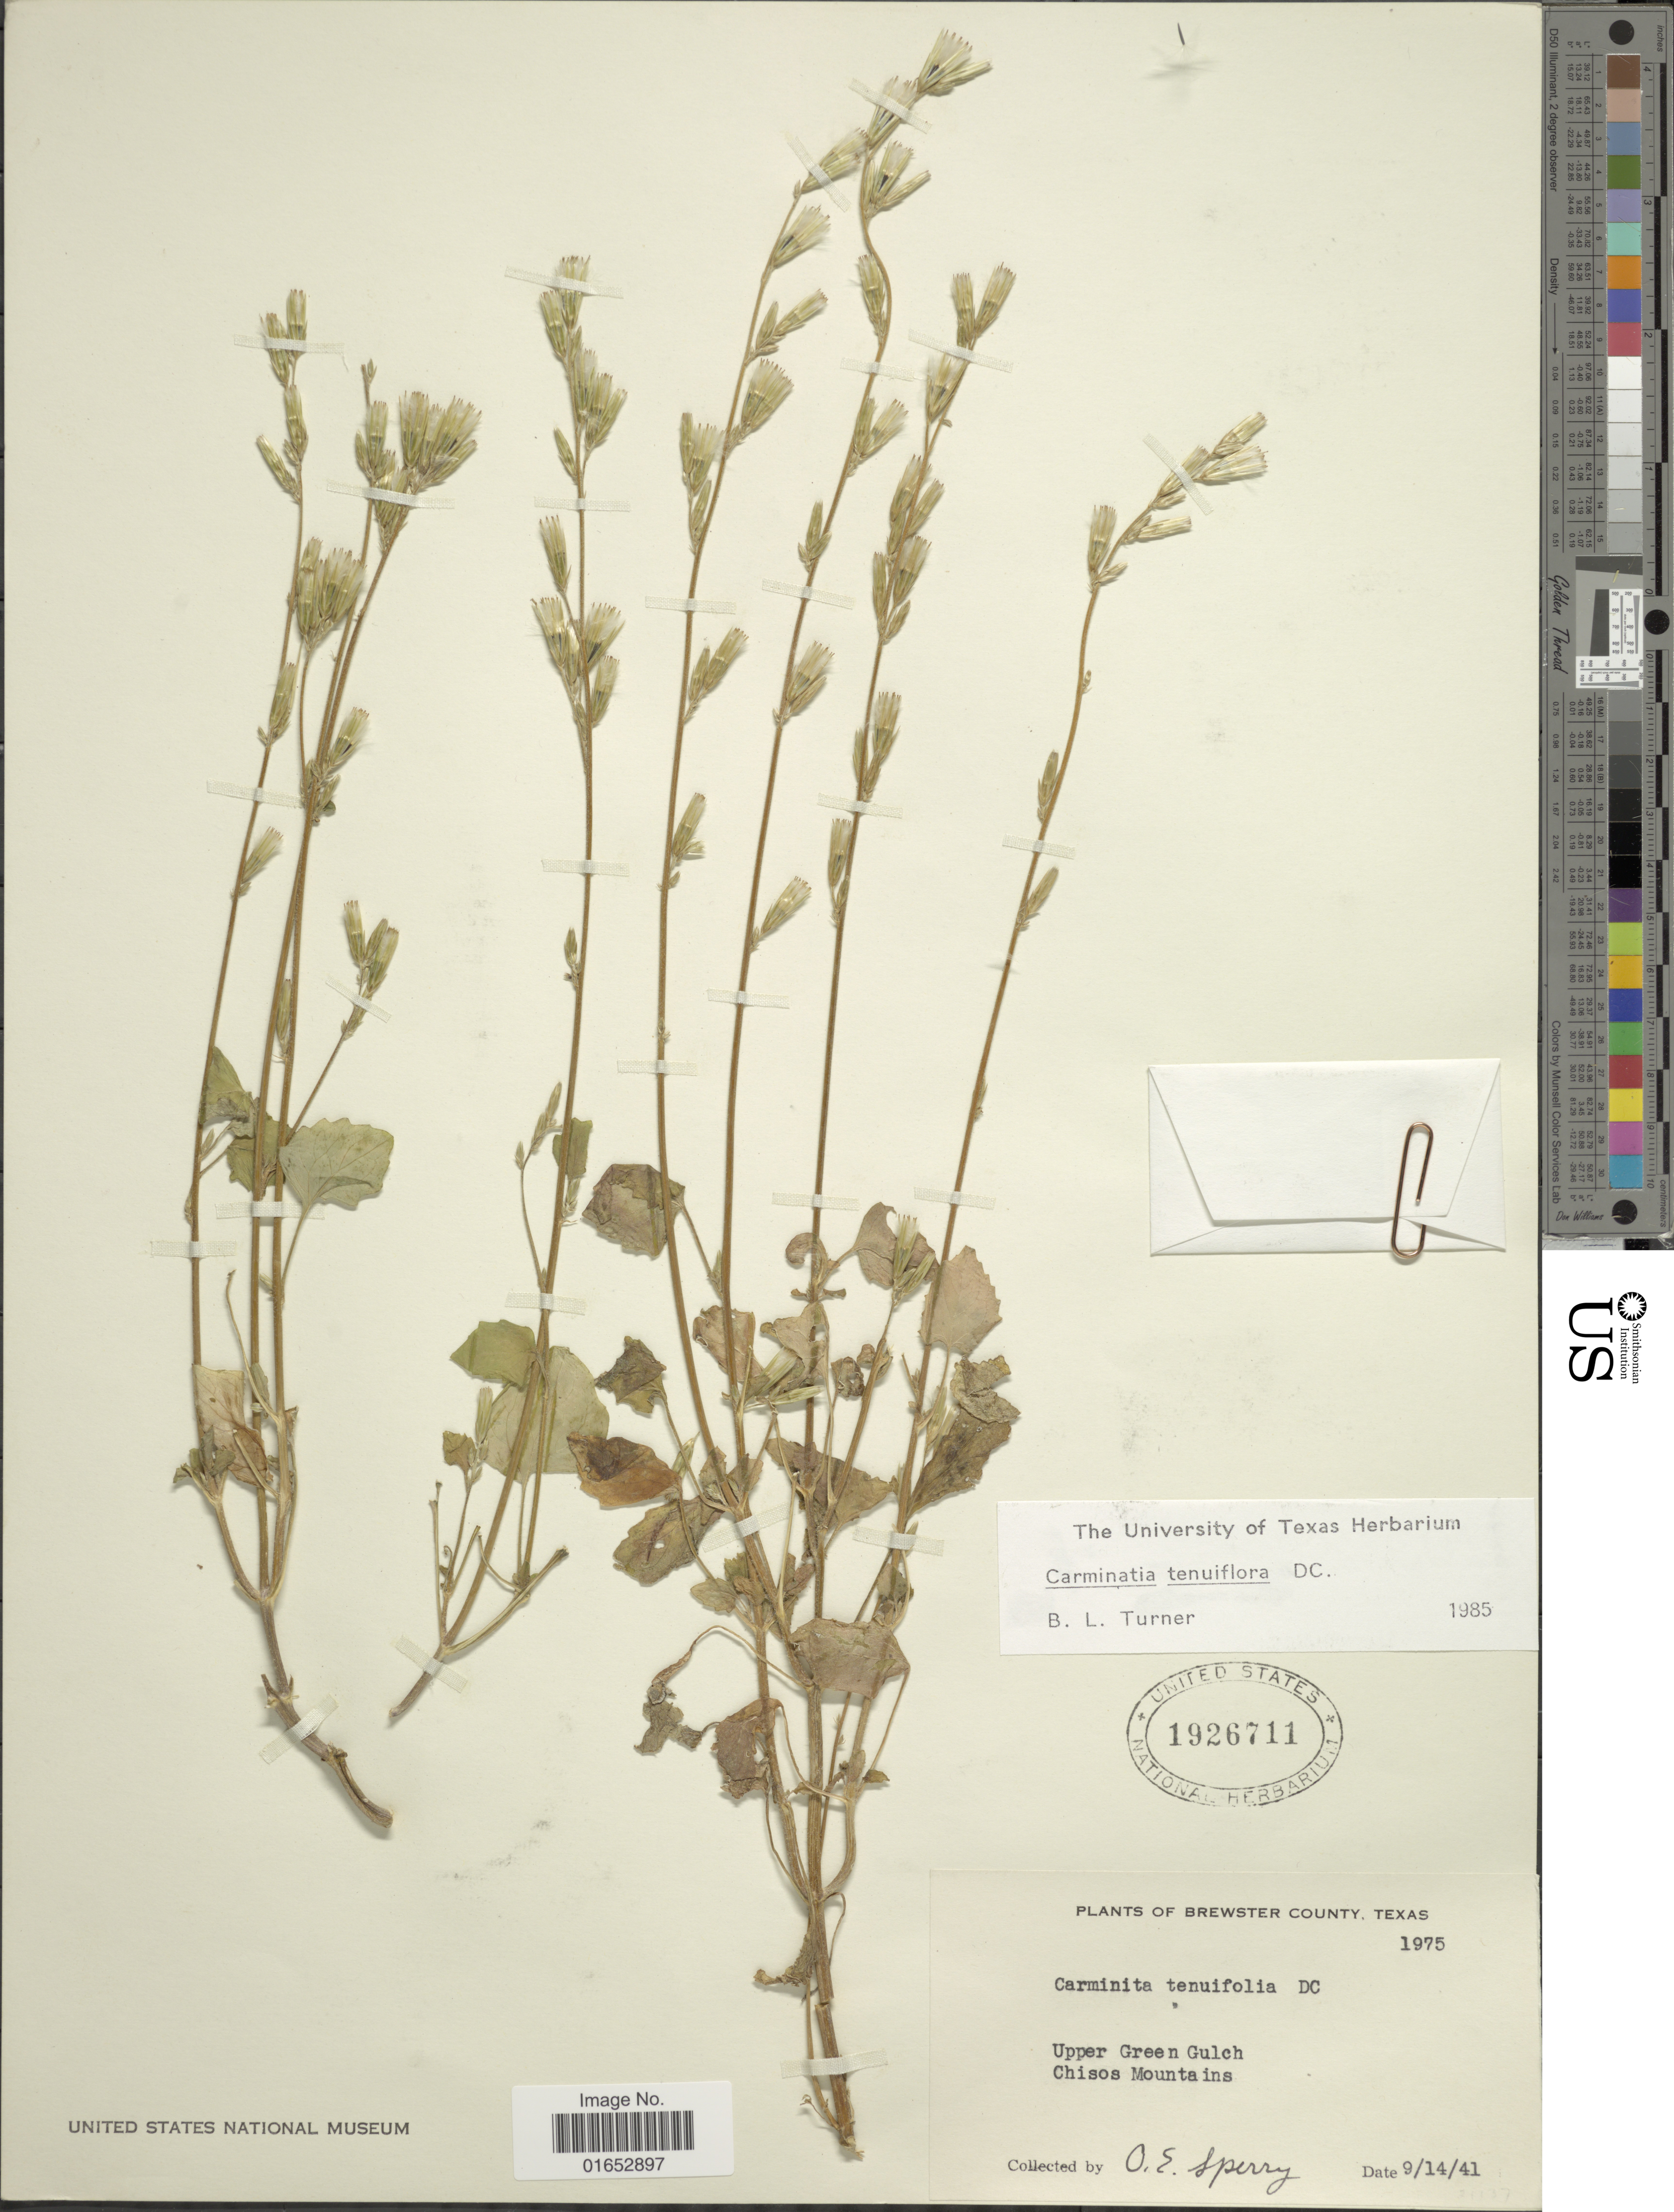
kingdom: Plantae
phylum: Tracheophyta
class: Magnoliopsida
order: Asterales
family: Asteraceae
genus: Carminatia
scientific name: Carminatia tenuiflora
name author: DC.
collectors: O. E. Sperry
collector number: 1975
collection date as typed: Transcribed d/m/y: 14/9/41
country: United States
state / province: Texas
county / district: Brewster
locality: Upper Green Gulch, Chisos Mountains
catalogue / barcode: US 1926711